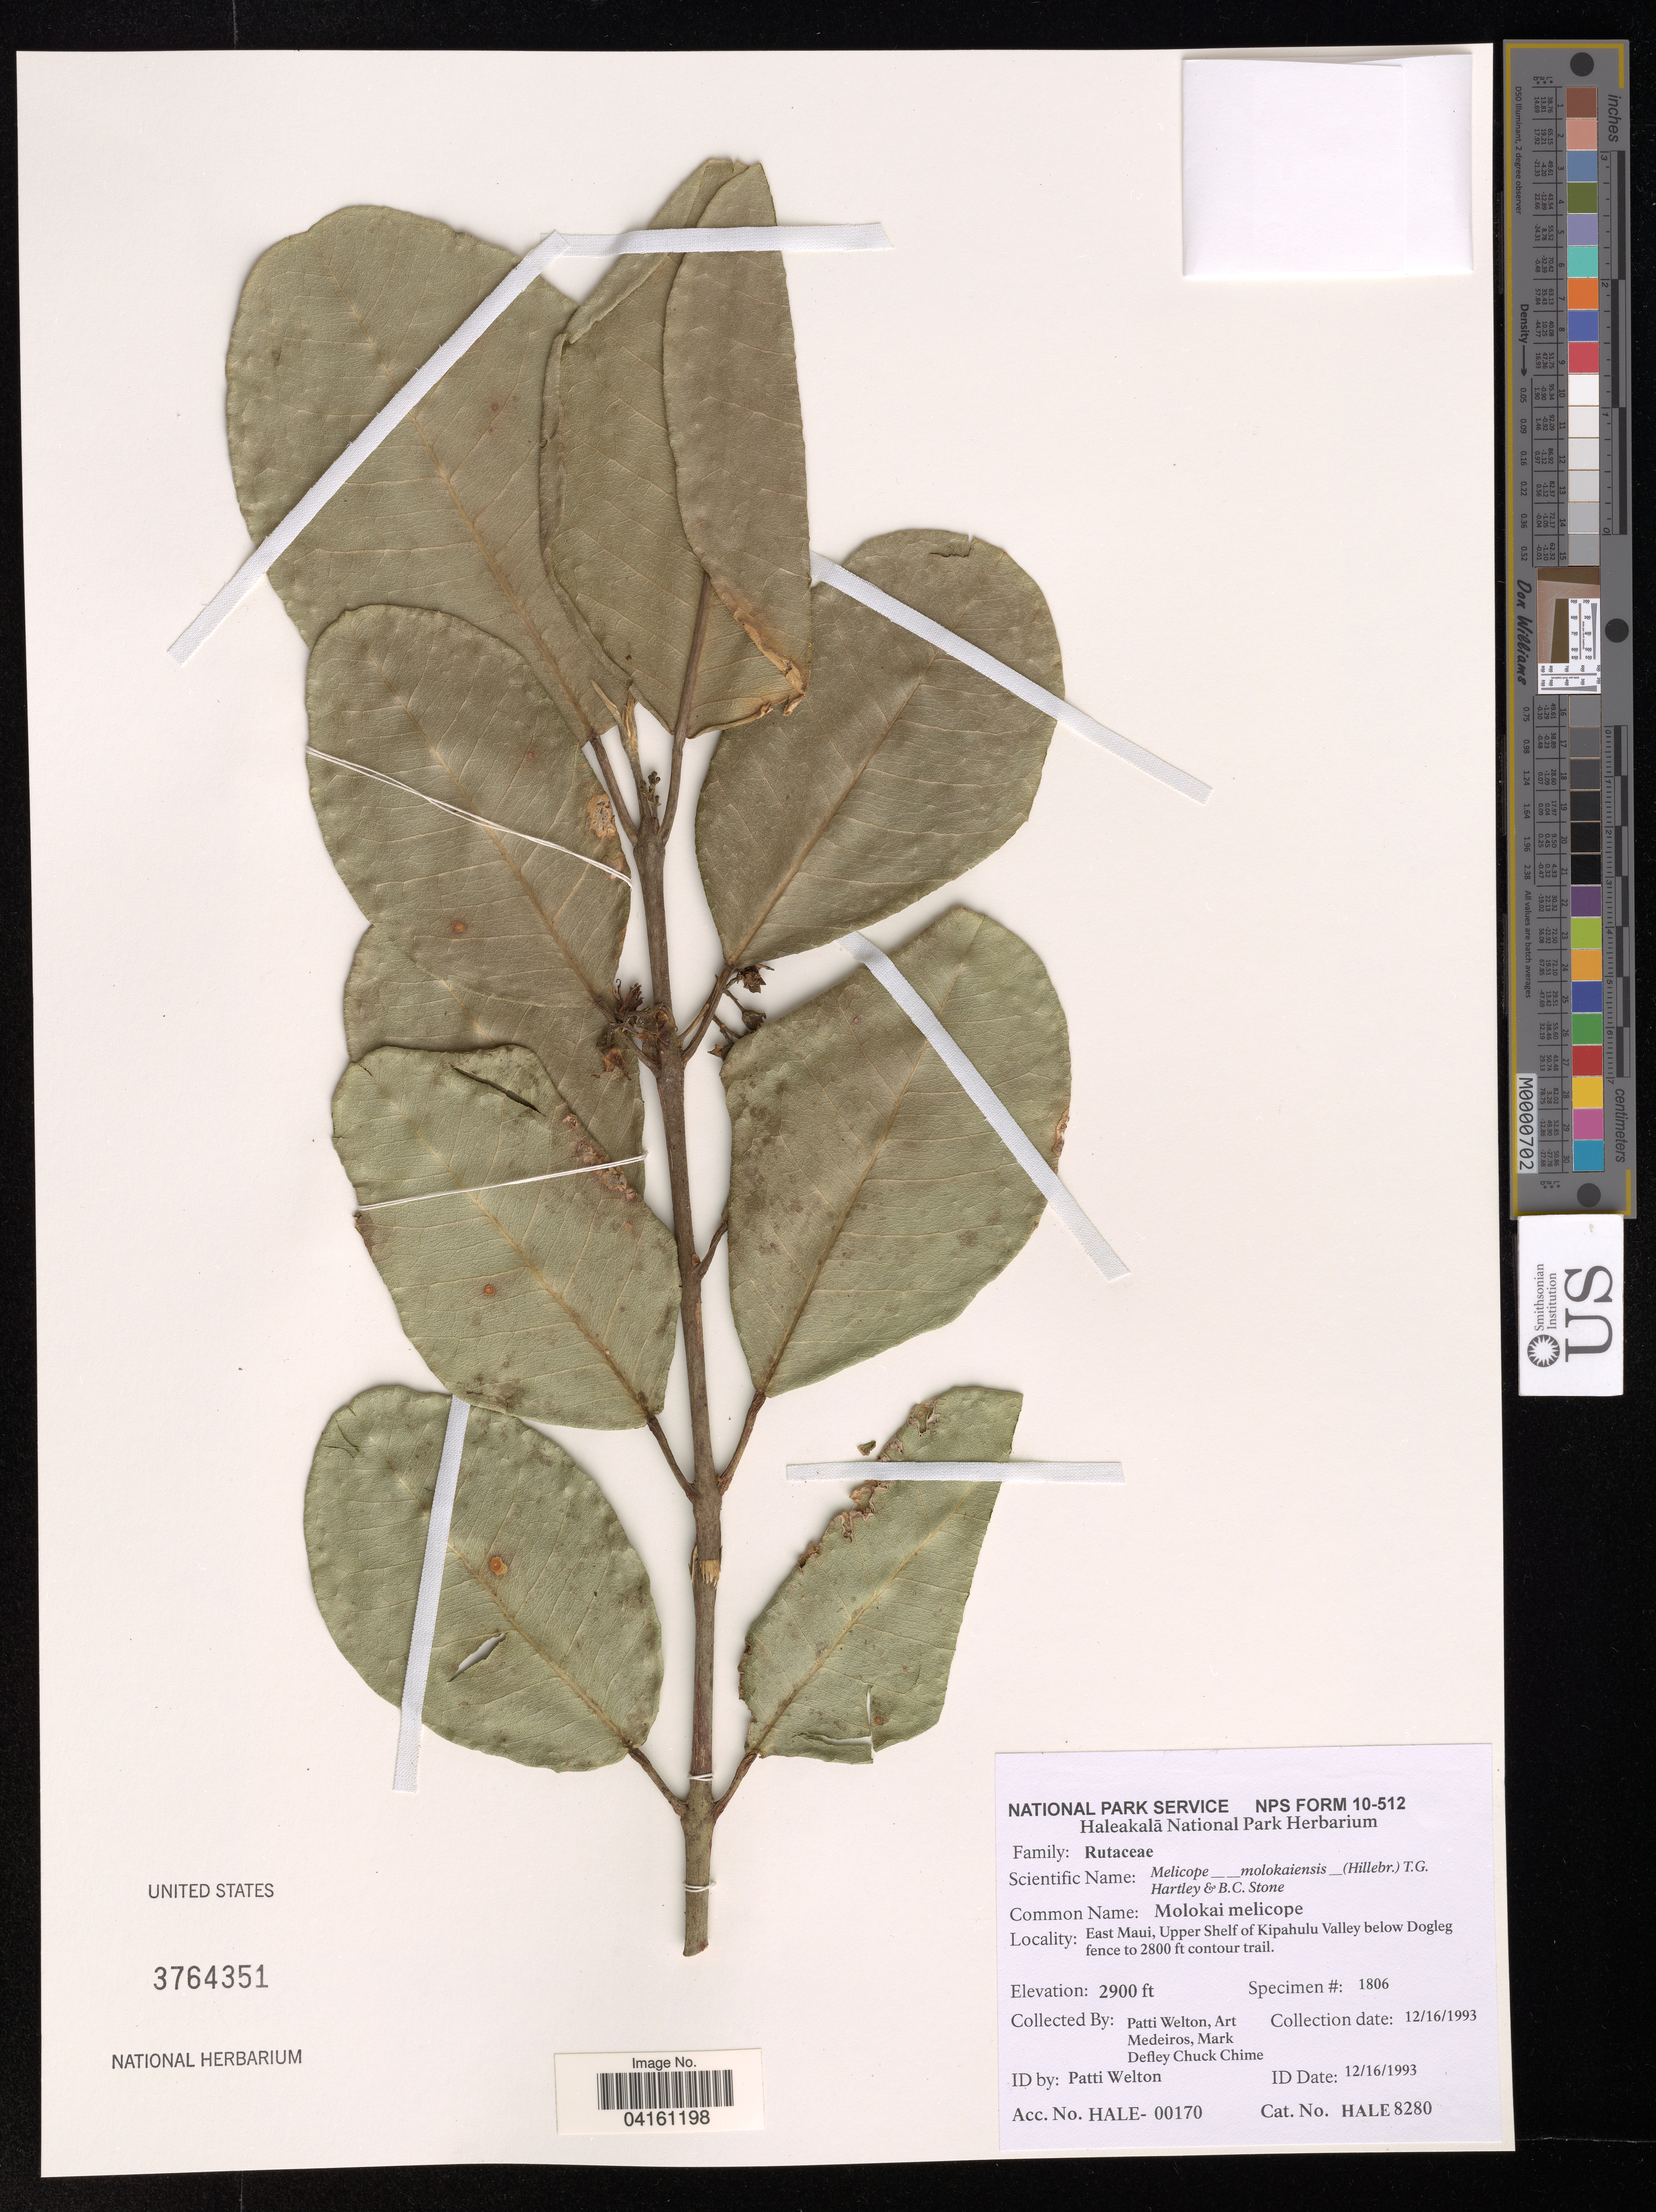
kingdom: Plantae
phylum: Tracheophyta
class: Magnoliopsida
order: Sapindales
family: Rutaceae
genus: Melicope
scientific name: Melicope molokaiensis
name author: (Hillebr.) T.G. Hartley & B.C. Stone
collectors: P. Welton & A. Medeiros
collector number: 1806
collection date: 1993-12-16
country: United States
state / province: Hawaii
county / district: Maui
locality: East Maui, Upper Shelf of Kipahulu Valley below Dogleg fence to 2800 ft contour trail.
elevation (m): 884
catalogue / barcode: US 3764351